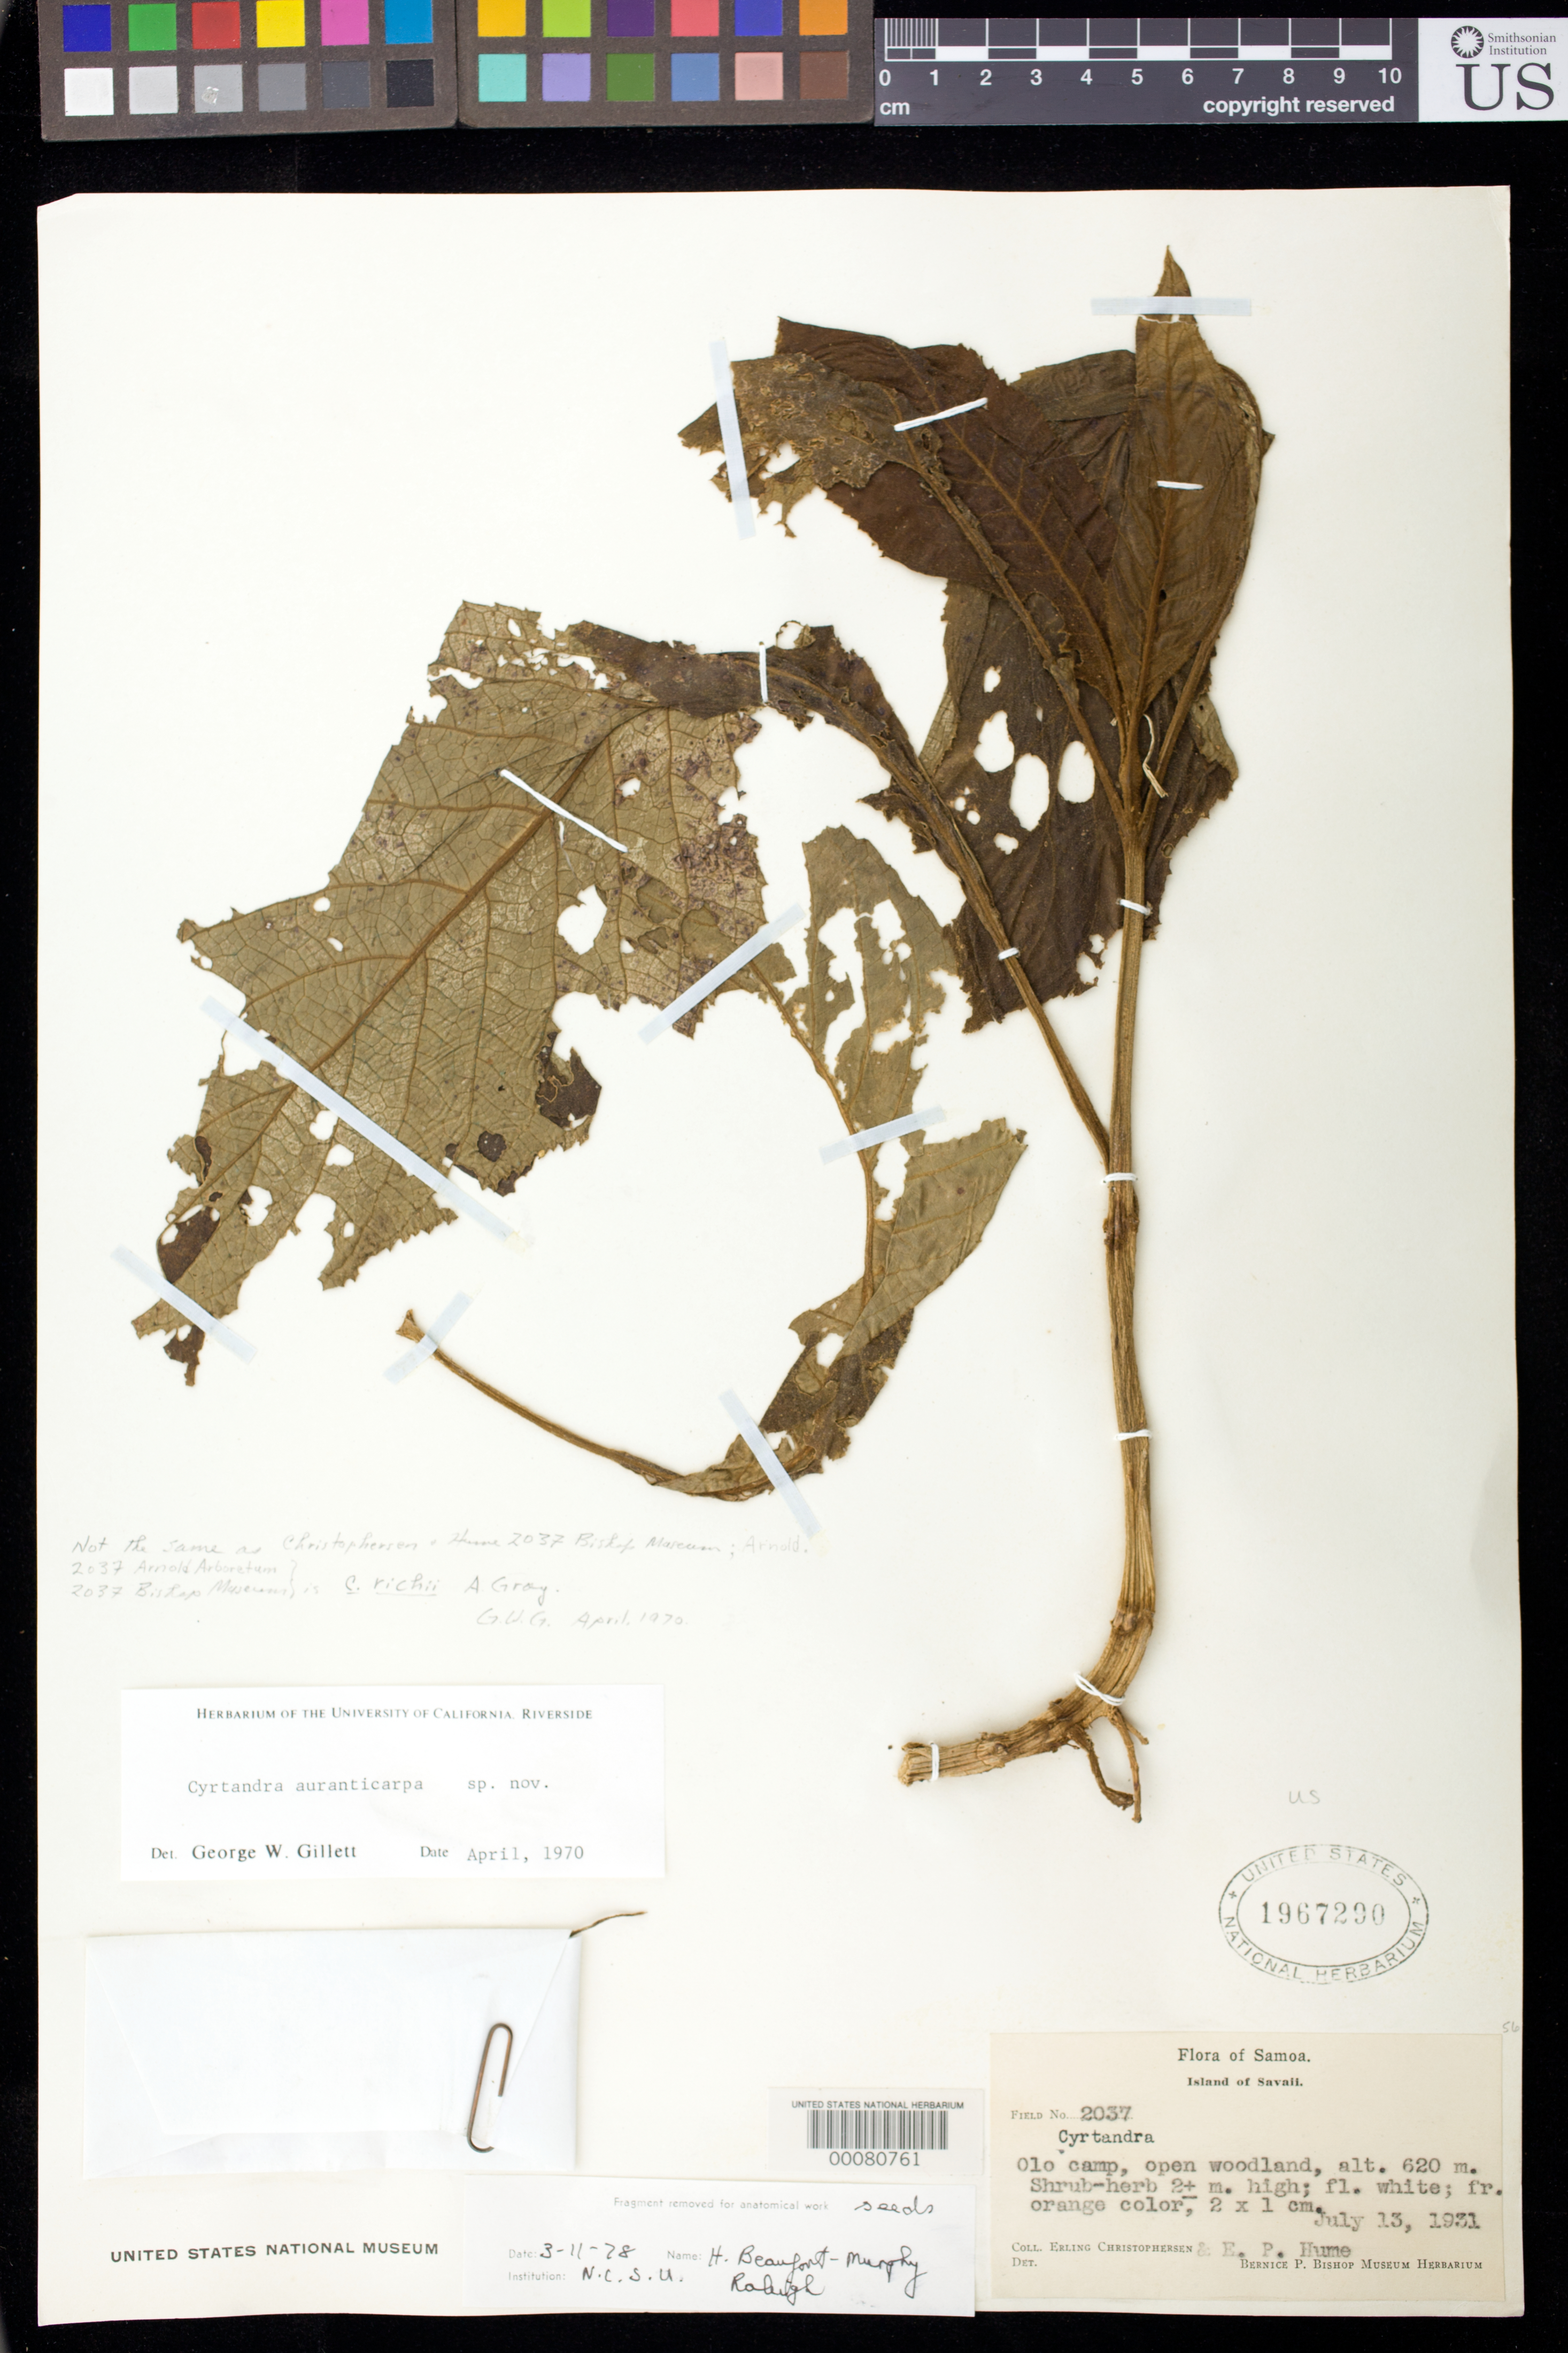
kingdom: Plantae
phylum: Tracheophyta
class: Magnoliopsida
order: Lamiales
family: Gesneriaceae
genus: Cyrtandra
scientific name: Cyrtandra aurantiicarpa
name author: Gillett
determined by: Gillett, G. W.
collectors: E. Christophersen & E. P. Hume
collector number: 2037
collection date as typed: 13 Jul 1931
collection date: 1931-07-13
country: Samoa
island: Savai'i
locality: Savaii, Olo camp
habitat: Open woodland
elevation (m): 620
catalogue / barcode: US 1967290